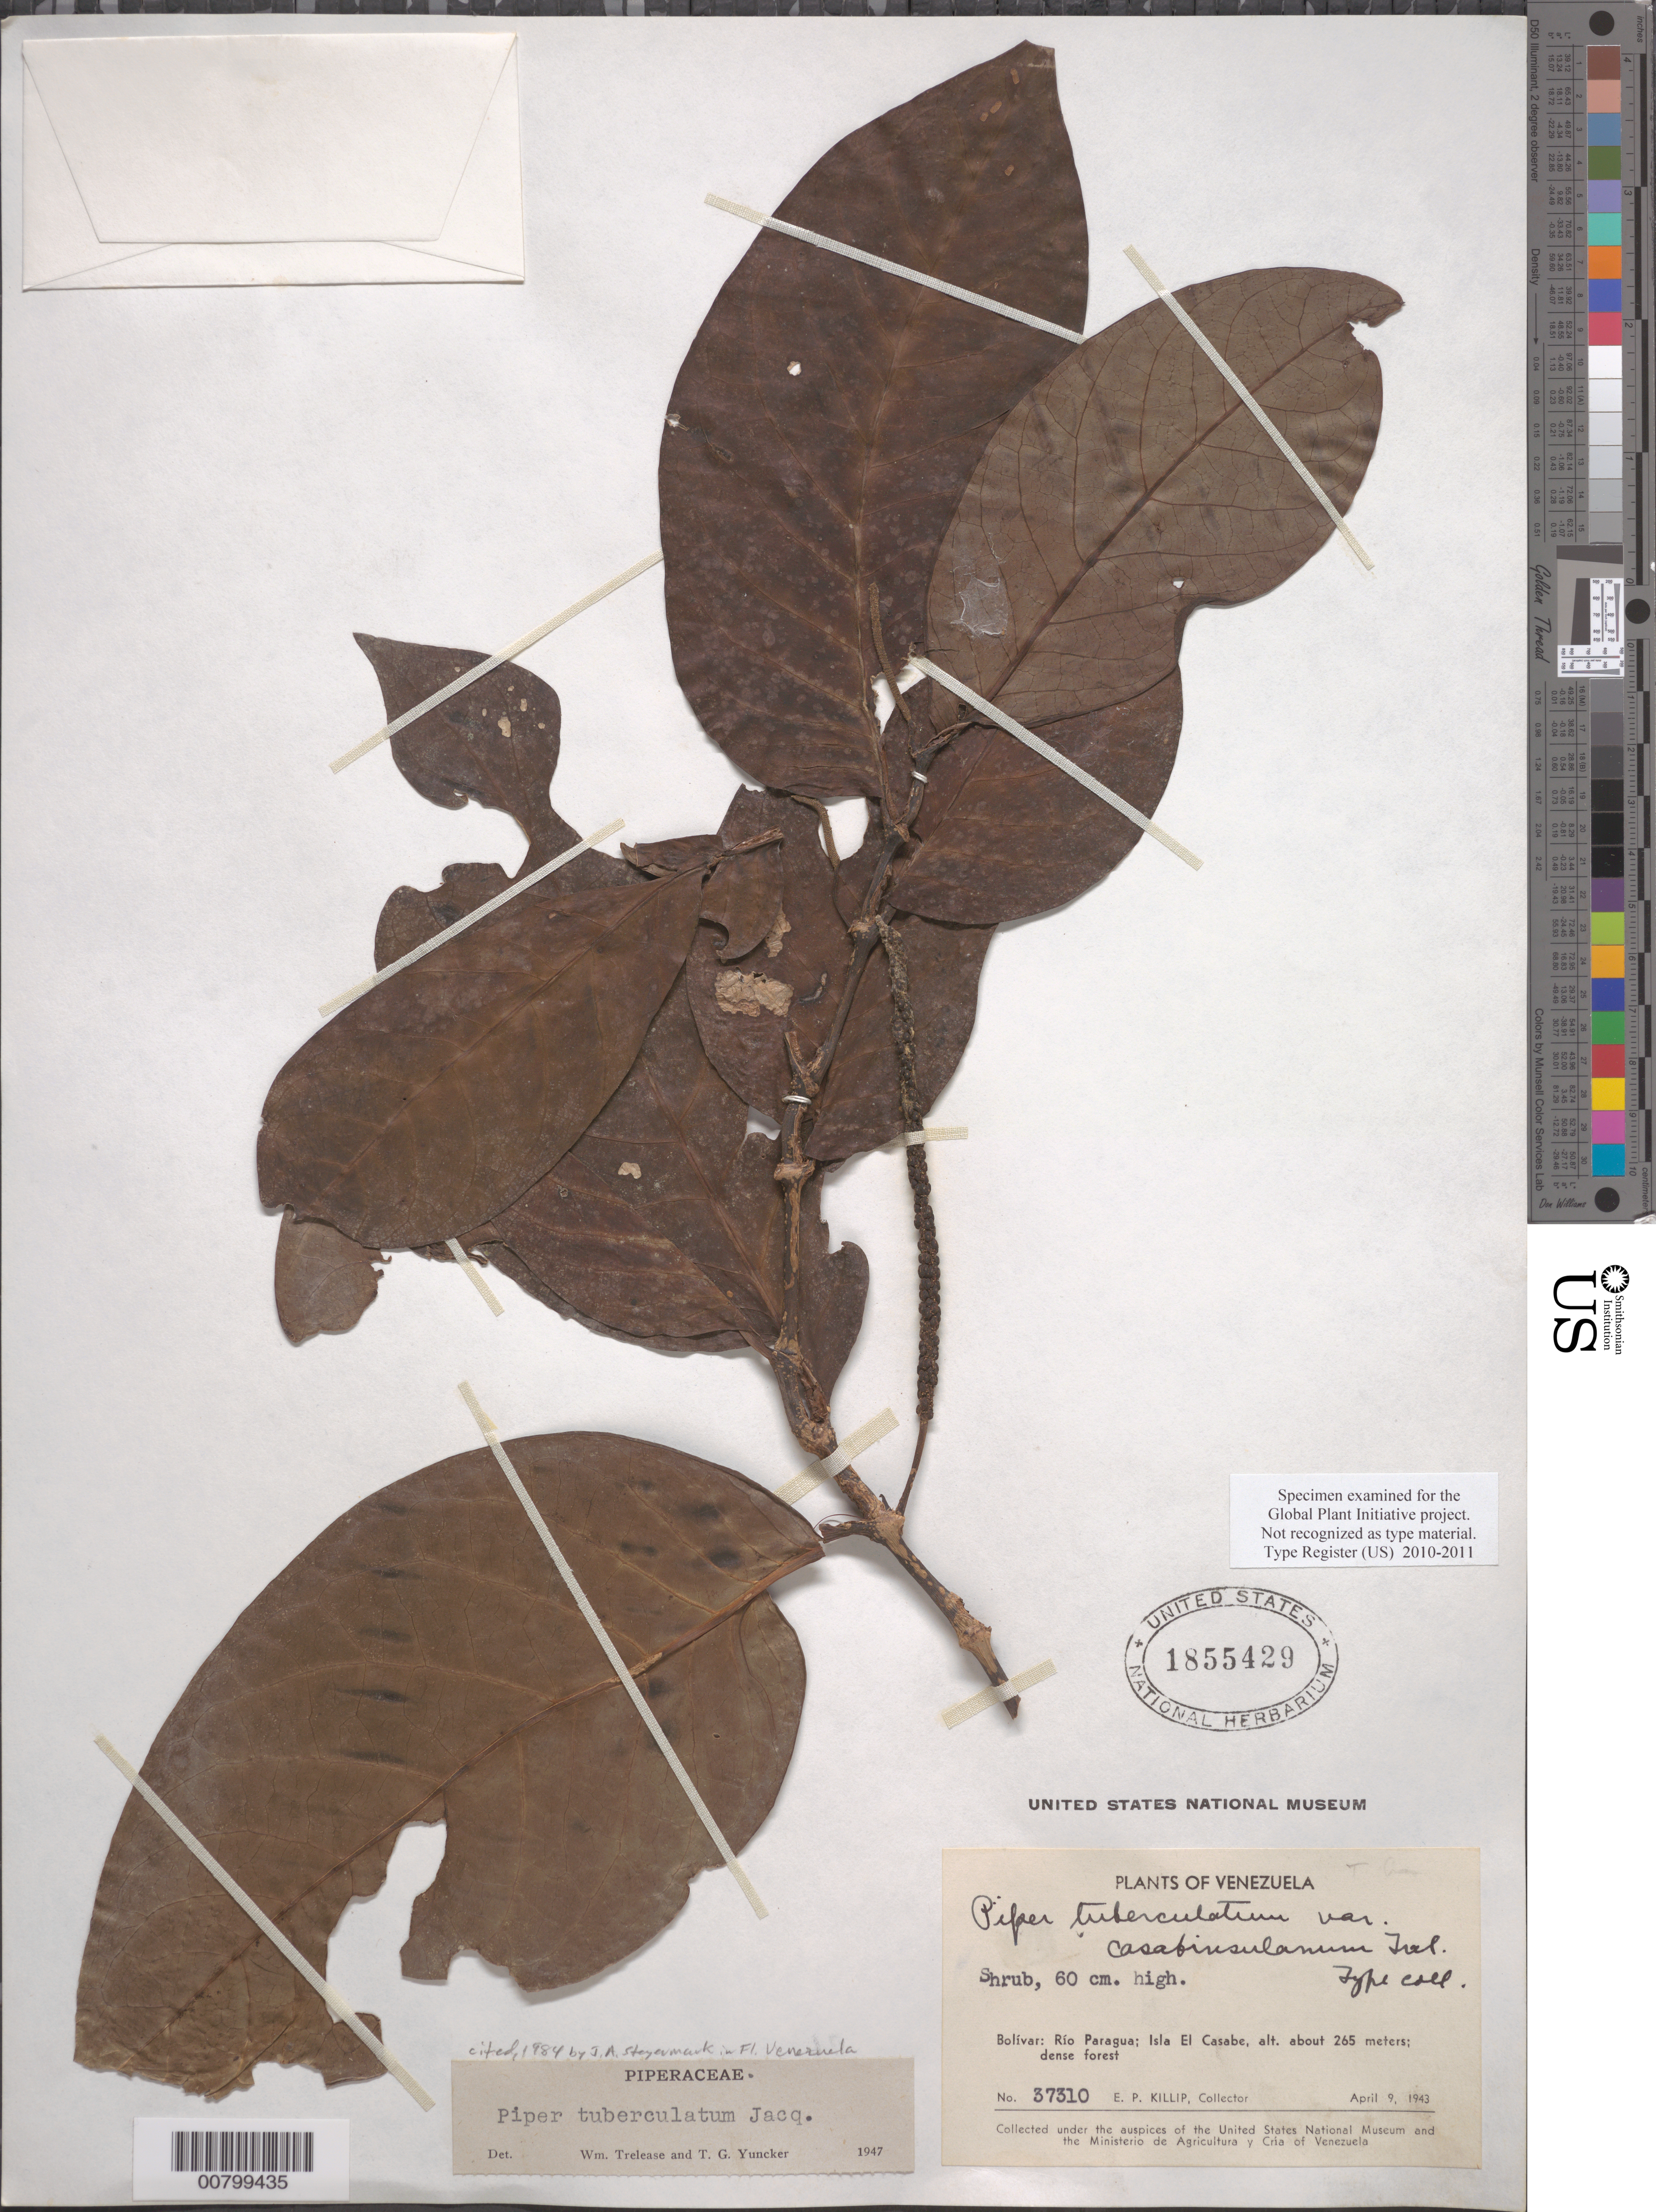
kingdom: Plantae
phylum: Tracheophyta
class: Magnoliopsida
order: Piperales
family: Piperaceae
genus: Piper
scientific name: Piper tuberculatum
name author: Jacq.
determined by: Steyermark, Julian A., (VEN)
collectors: E. P. Killip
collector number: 37310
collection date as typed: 9-Apr-43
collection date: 1943-04-09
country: Venezuela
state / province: Bolívar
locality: Río Paragua, Isla El Casabe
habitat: Dense forest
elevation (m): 265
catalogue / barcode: US 1855429